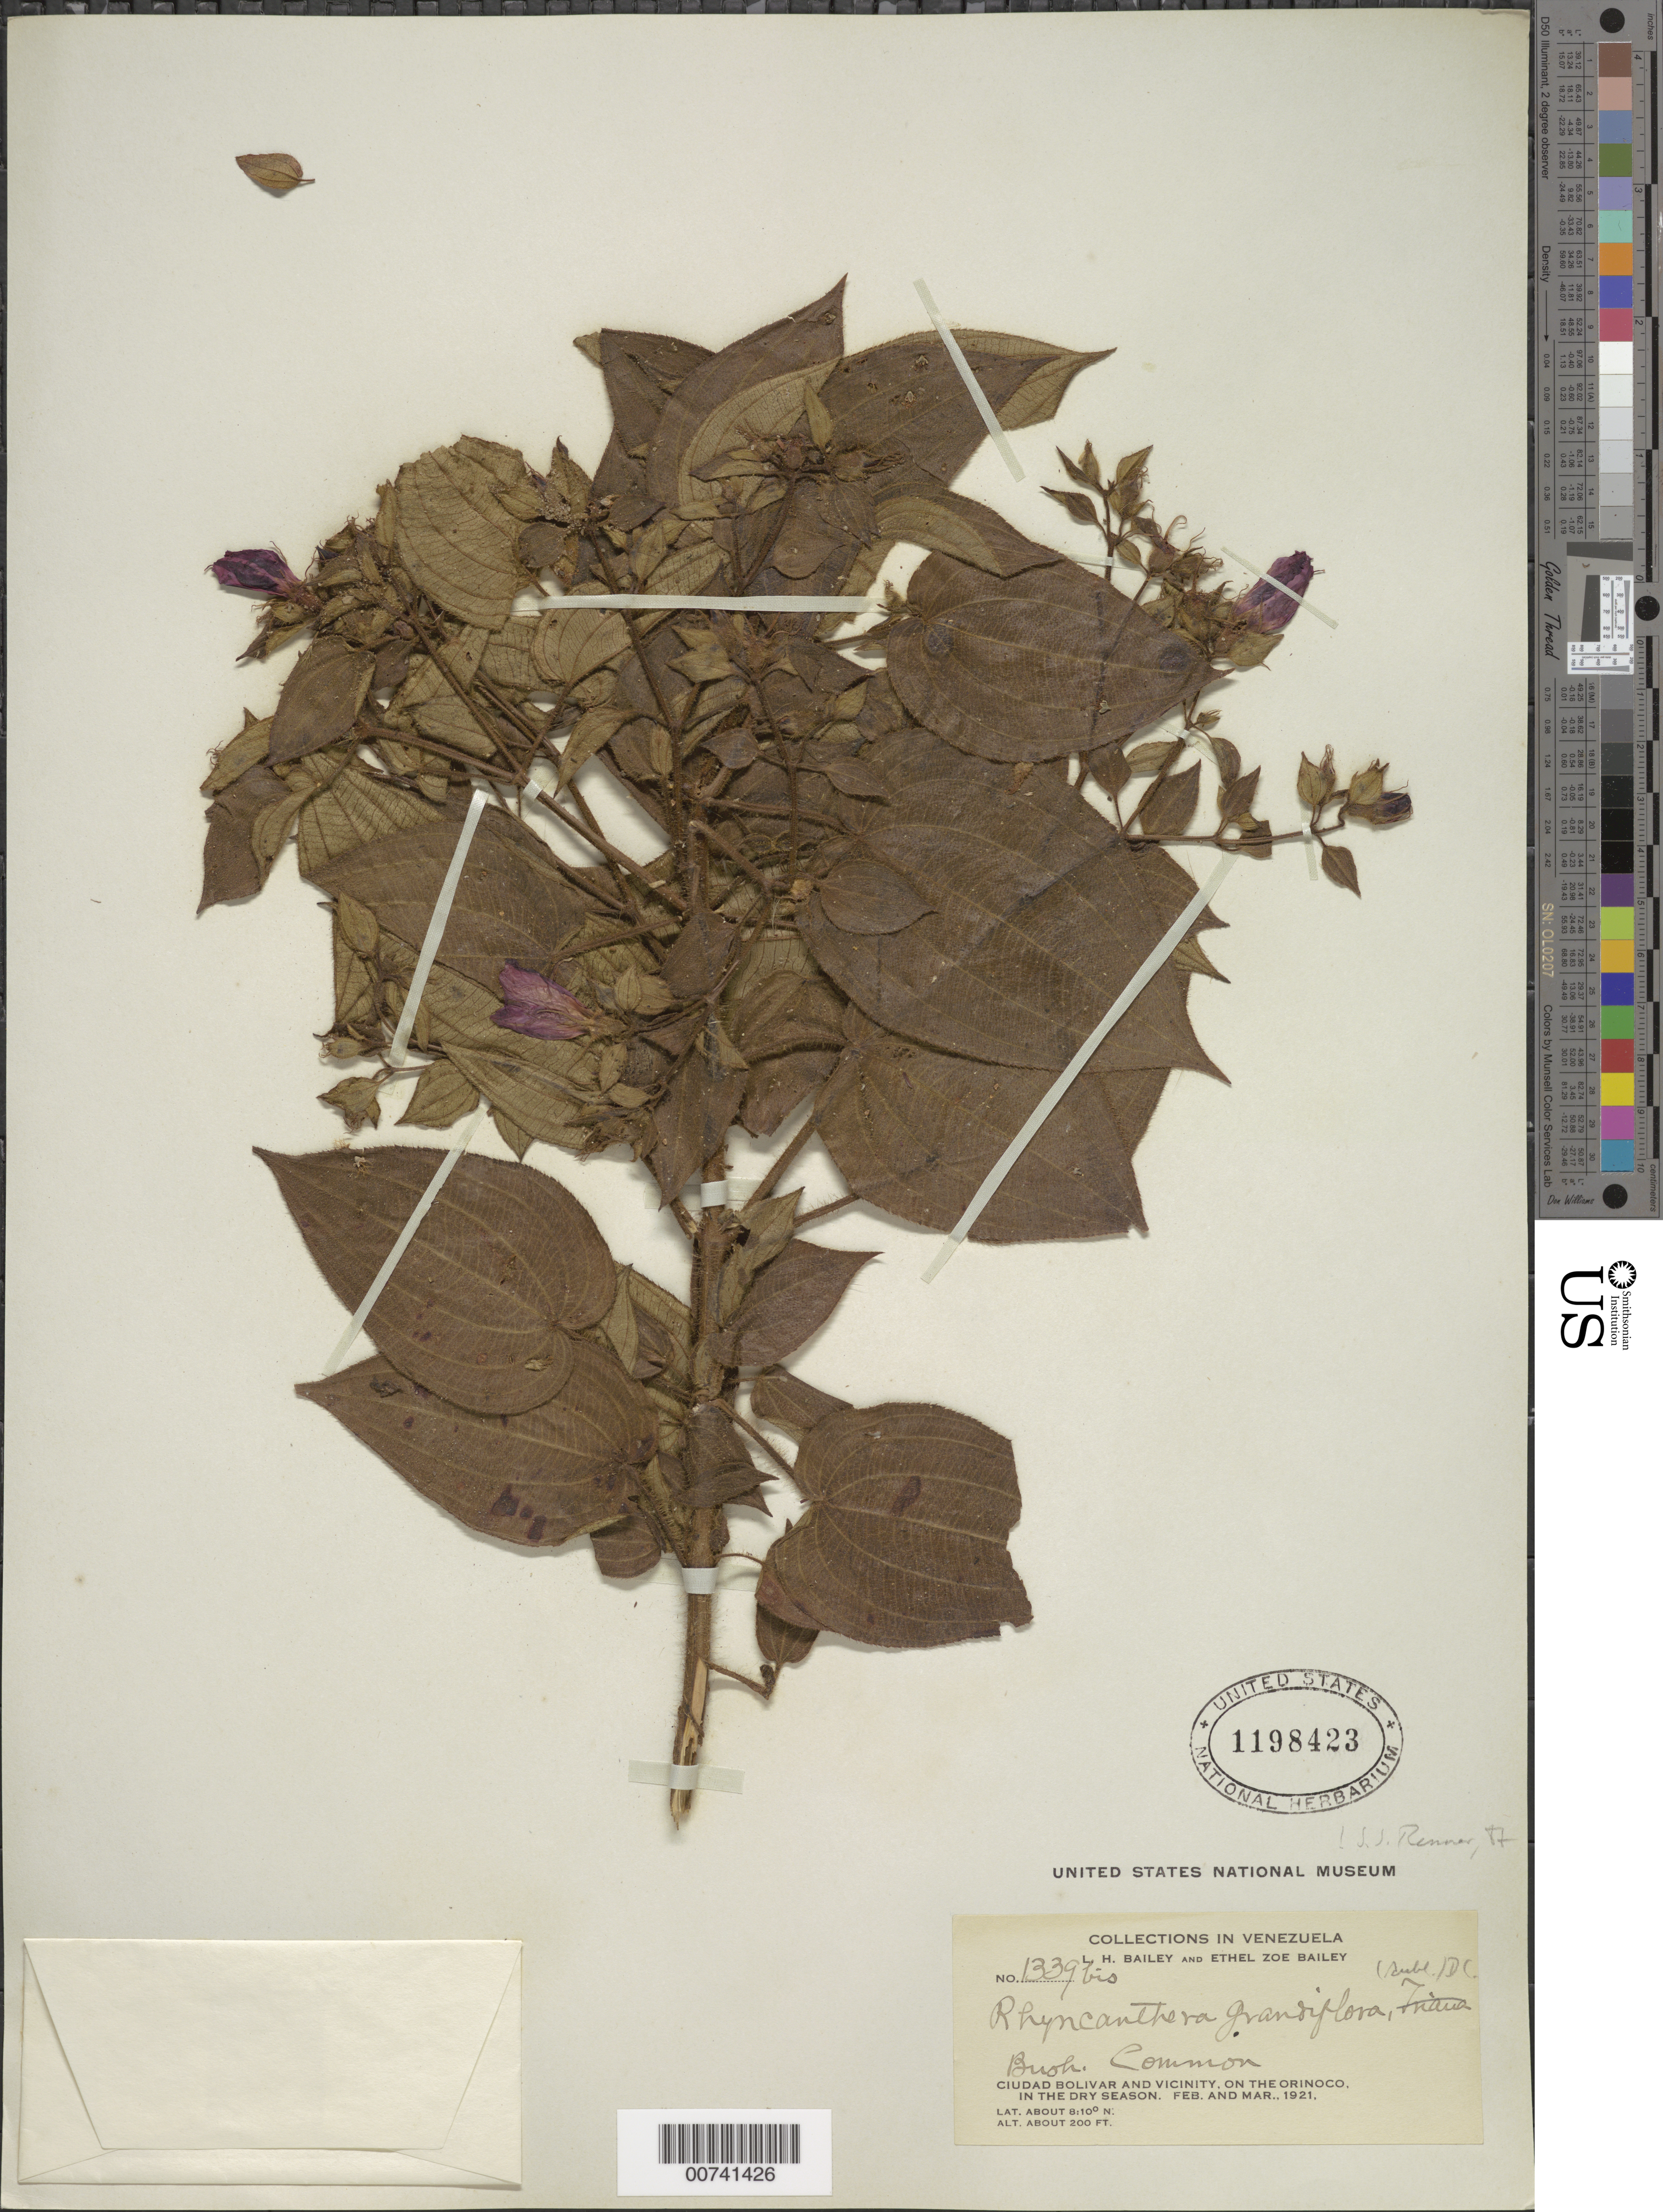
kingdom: Plantae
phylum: Tracheophyta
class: Magnoliopsida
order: Myrtales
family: Melastomataceae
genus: Rhynchanthera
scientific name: Rhynchanthera grandiflora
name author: (Aubl.) DC.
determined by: Renner, S. S.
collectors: L. H. Bailey & E. Z. Bailey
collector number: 1339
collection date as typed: Feb-21 and Mar-21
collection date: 1921-02,1921-03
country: Venezuela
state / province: Bolívar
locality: Ciudad Bolívar and vicinity, Orinoco R.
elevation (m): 61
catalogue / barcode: US 1198423